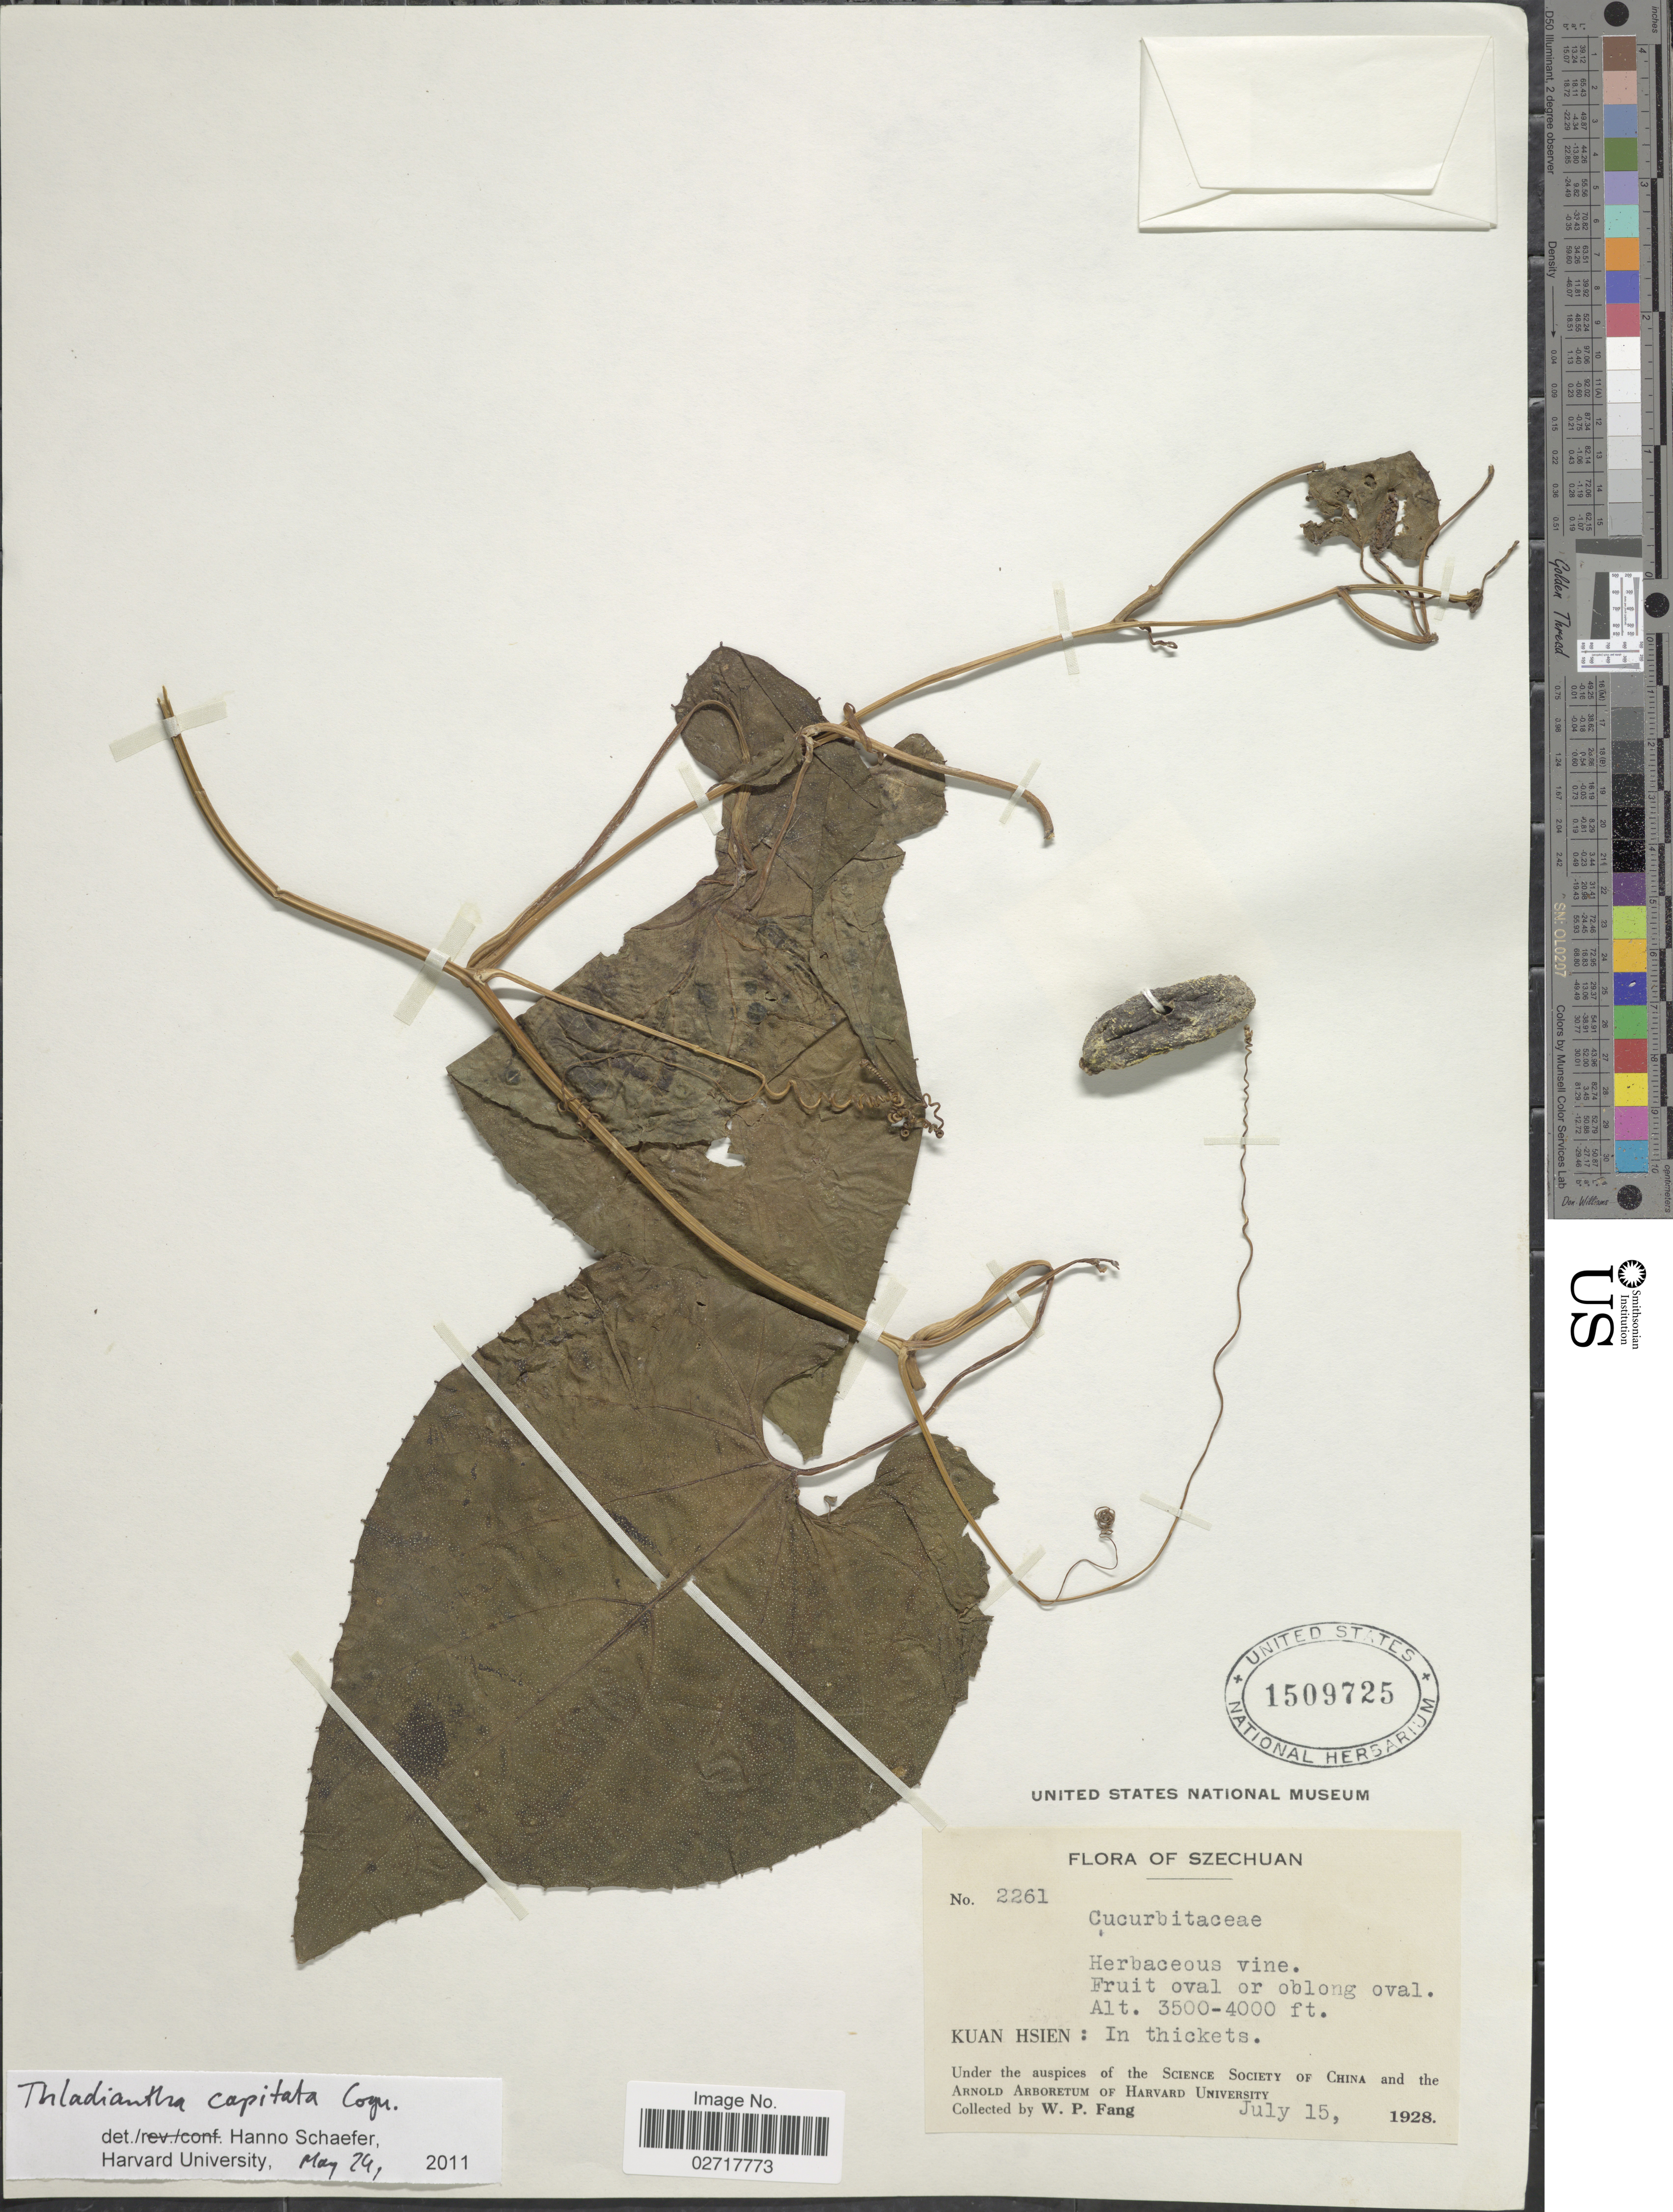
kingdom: Plantae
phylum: Tracheophyta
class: Magnoliopsida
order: Cucurbitales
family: Cucurbitaceae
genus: Thladiantha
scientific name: Thladiantha capitata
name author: Cogn.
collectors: W. P. Fang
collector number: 2261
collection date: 1928-07-15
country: China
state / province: Sichuan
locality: Szechuan. Kuan Hsien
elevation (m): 1067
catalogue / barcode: US 1509725